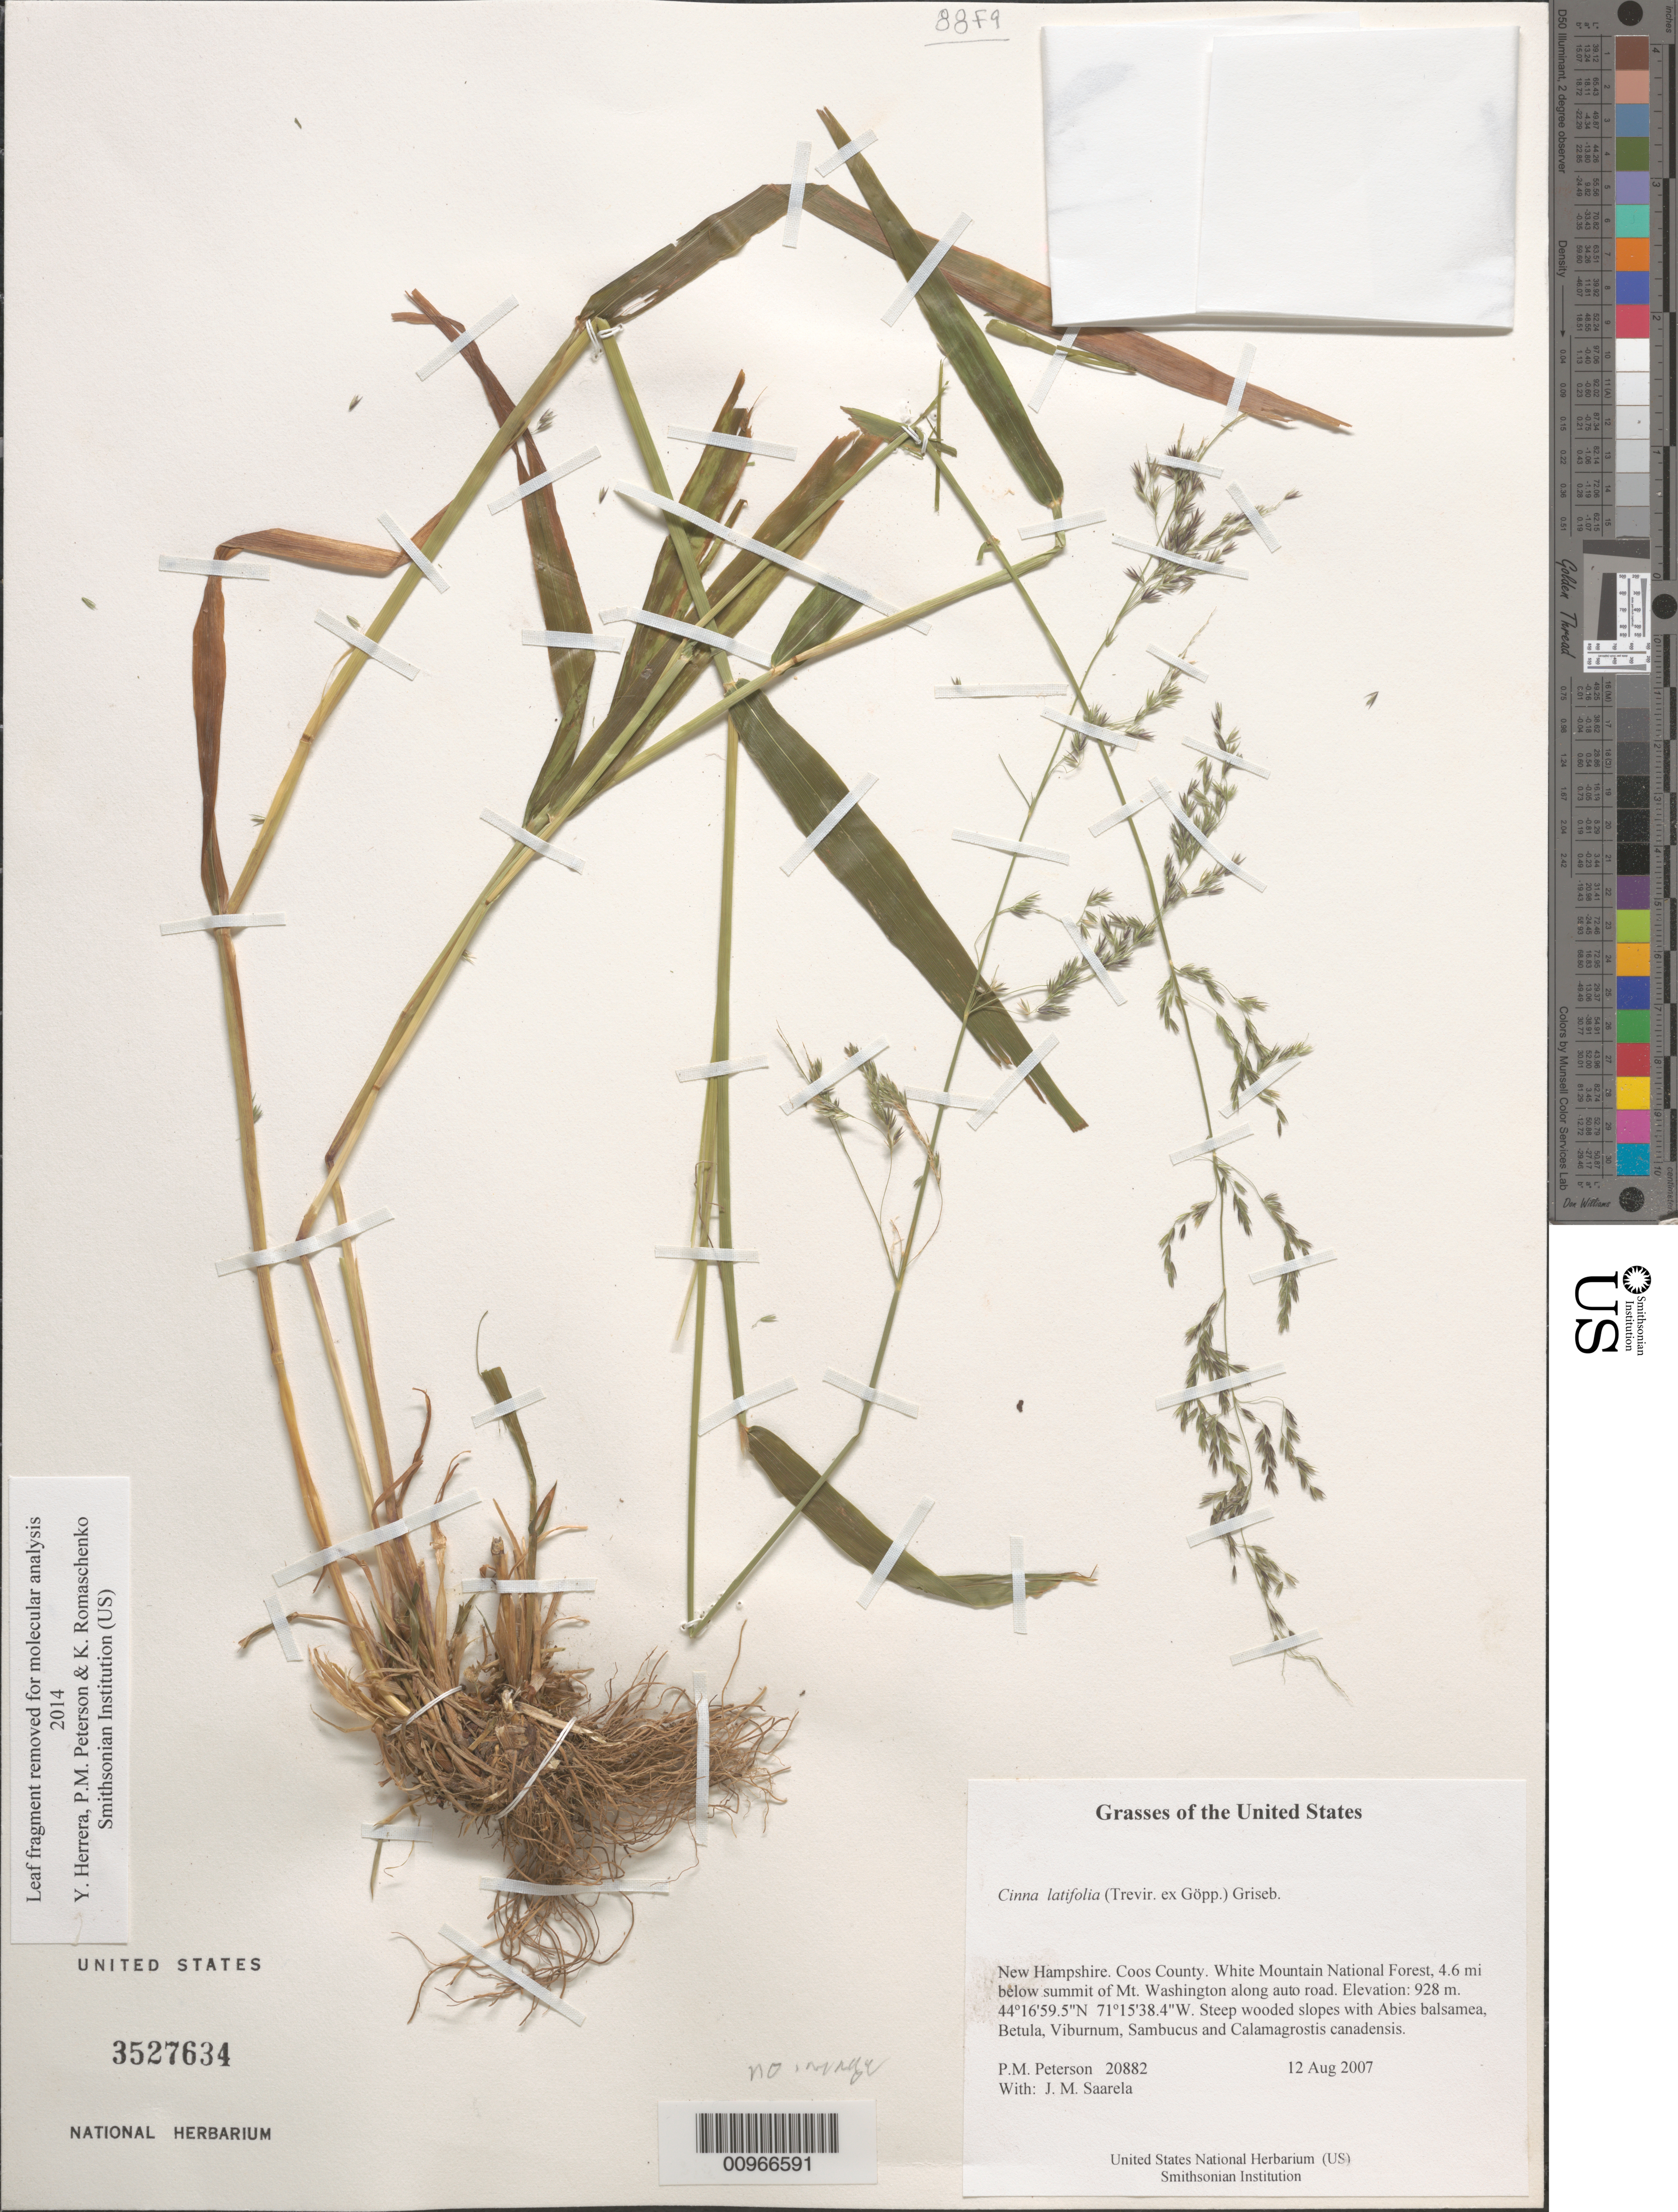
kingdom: Plantae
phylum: Tracheophyta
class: Liliopsida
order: Poales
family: Poaceae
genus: Cinna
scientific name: Cinna latifolia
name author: (Trevir. ex Goeppert) Griseb.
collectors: P. M. Peterson & J. Saarela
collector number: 20882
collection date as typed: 12 Aug 2007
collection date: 2007-08-12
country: United States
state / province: New Hampshire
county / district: Coos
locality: White Mountain National Forest, 4.6 mi below summit of Mt. Washington along auto road.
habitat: Steep wooded slopes with Abies balsamea, Betula, Viburnum, Sambucus and Calamagrostis canadensis.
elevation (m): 928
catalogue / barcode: US 3527634